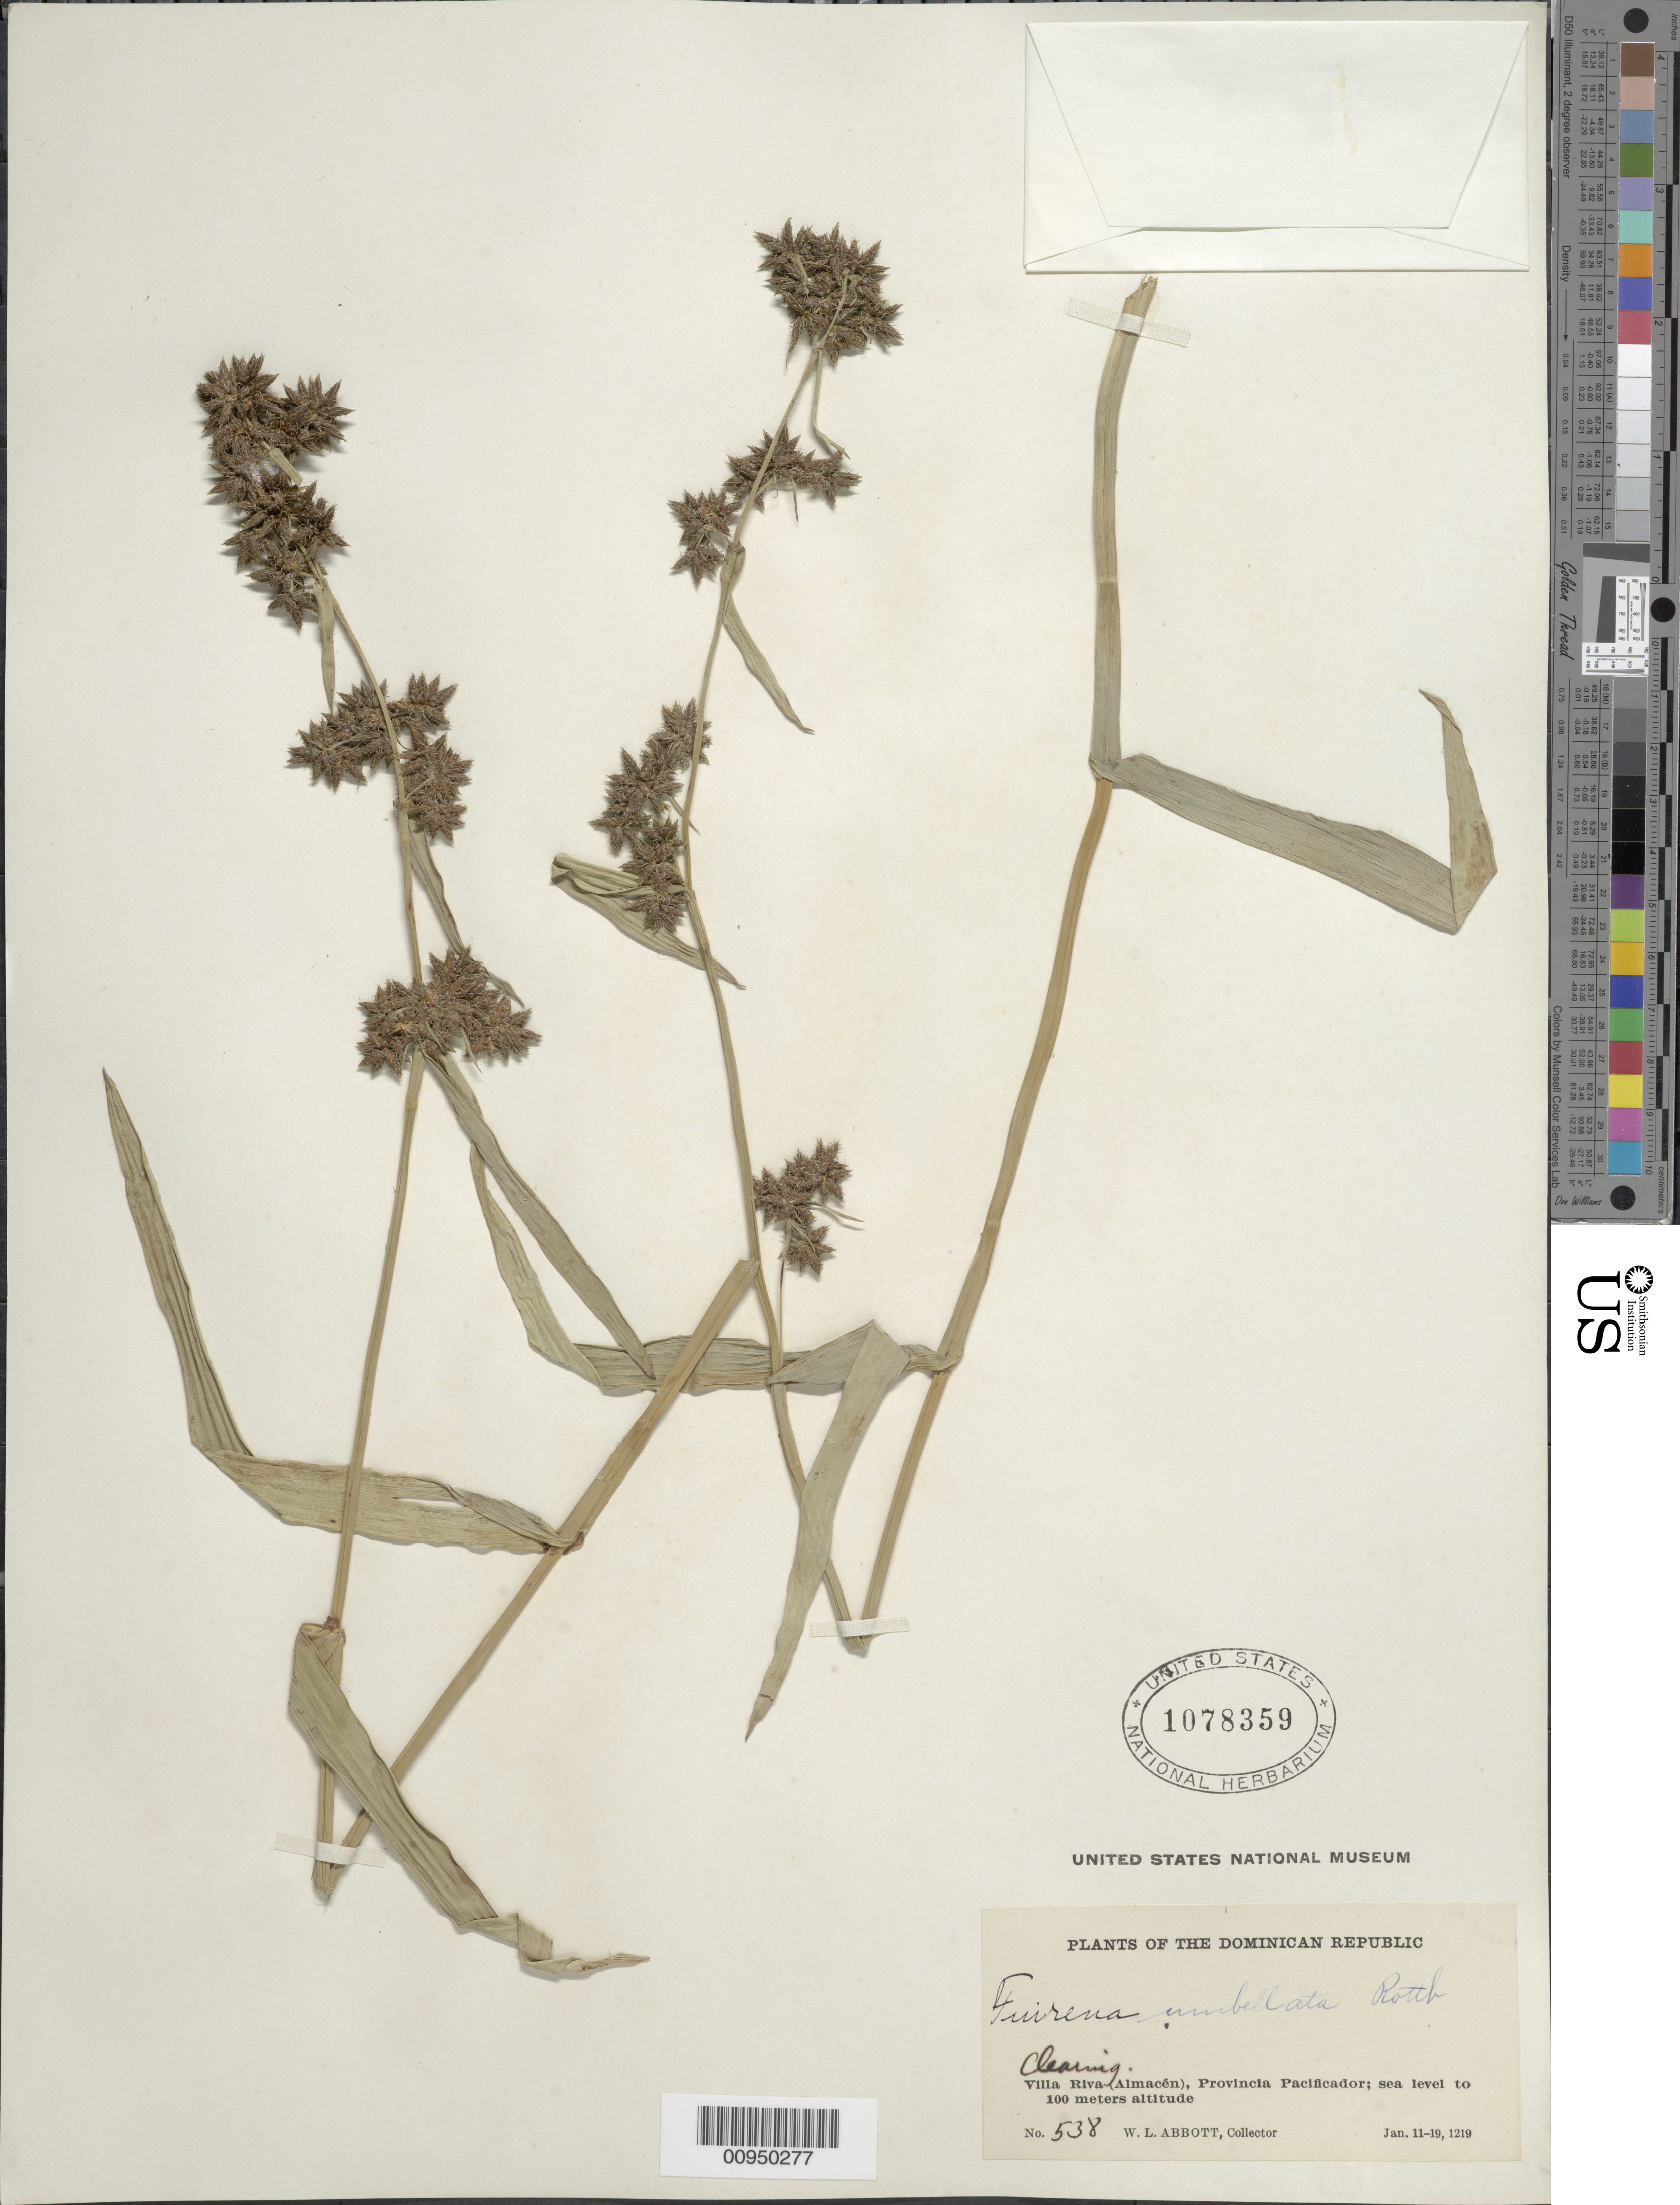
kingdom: Plantae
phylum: Tracheophyta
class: Liliopsida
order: Poales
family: Cyperaceae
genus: Fuirena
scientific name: Fuirena umbellata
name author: Rottb.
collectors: W. L. Abbott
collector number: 538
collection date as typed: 11 Jan 1921 to 19 Jan 1921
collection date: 1921-01-11/1921-01-19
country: Dominican Republic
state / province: Duarte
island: Hispaniola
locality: Villa Riva (Almacén)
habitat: Clearing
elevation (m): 0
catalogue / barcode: US 1078359